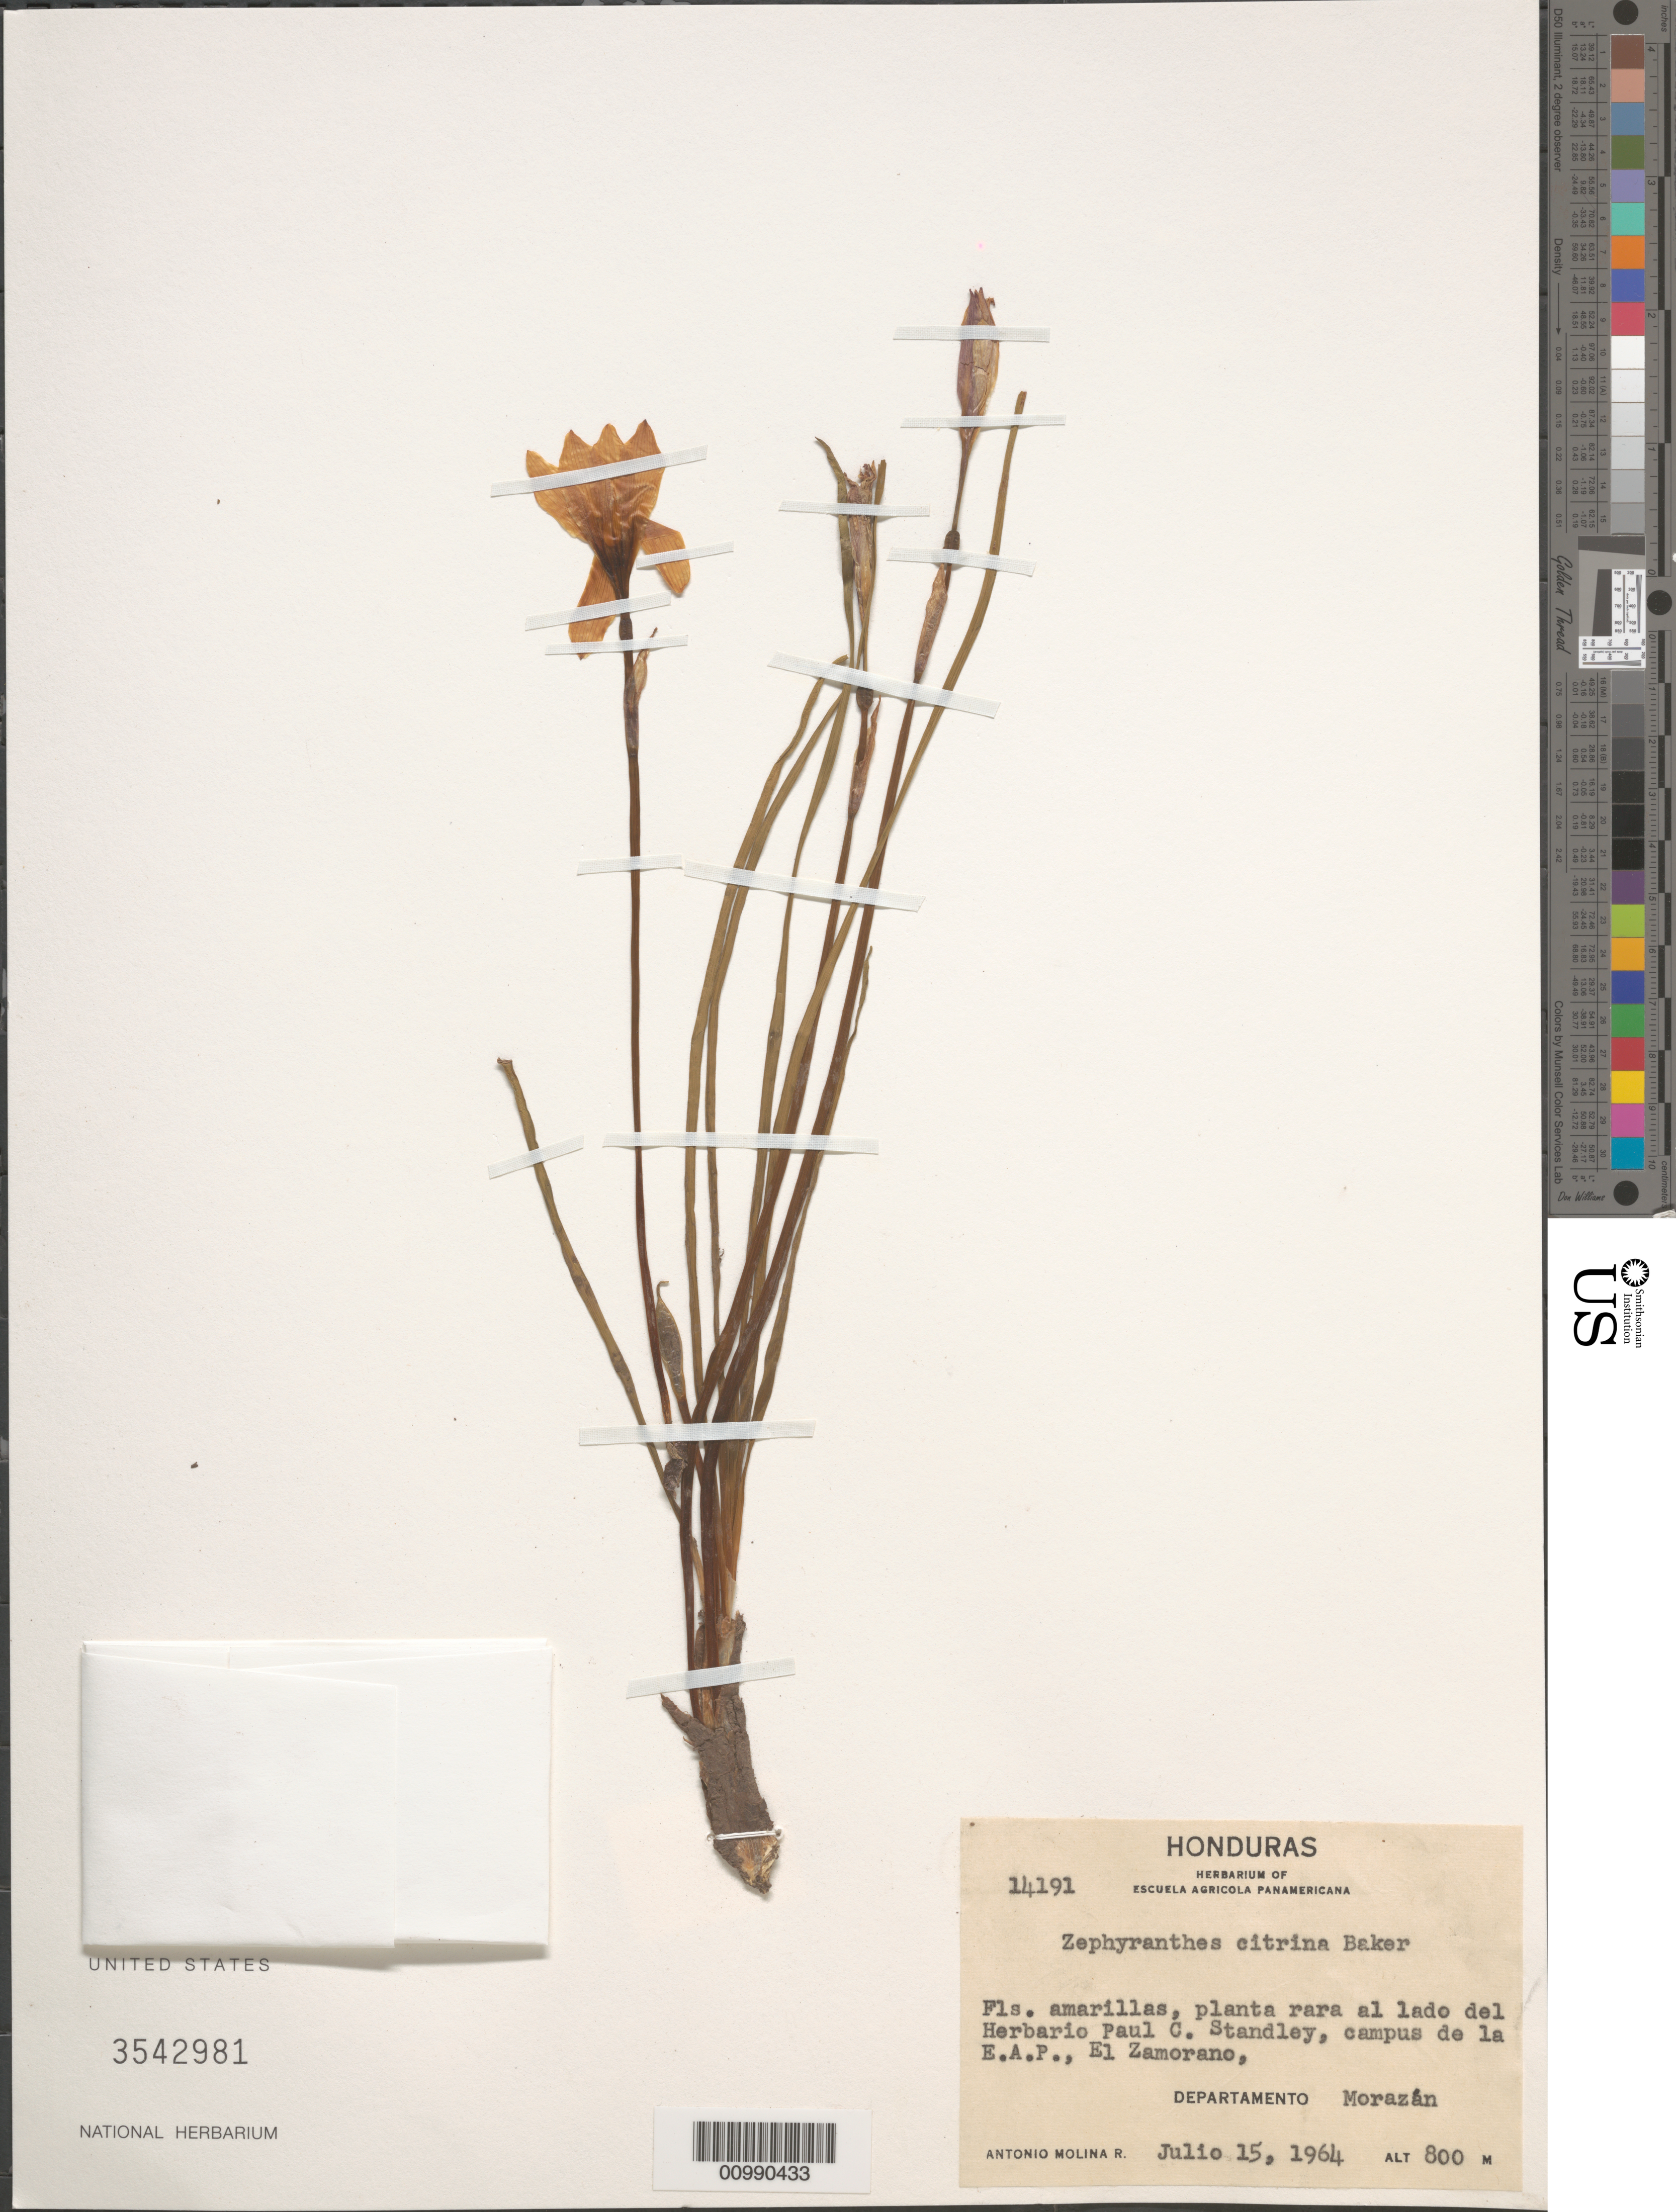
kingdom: Plantae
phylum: Tracheophyta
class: Liliopsida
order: Asparagales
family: Amaryllidaceae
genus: Zephyranthes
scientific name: Zephyranthes citrina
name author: Baker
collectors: A. Molina R.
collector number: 14191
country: Honduras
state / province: Fco. Morazán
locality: Herbario Paul C. Standley, campus de la EAP, El Zamorano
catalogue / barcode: US 3542981